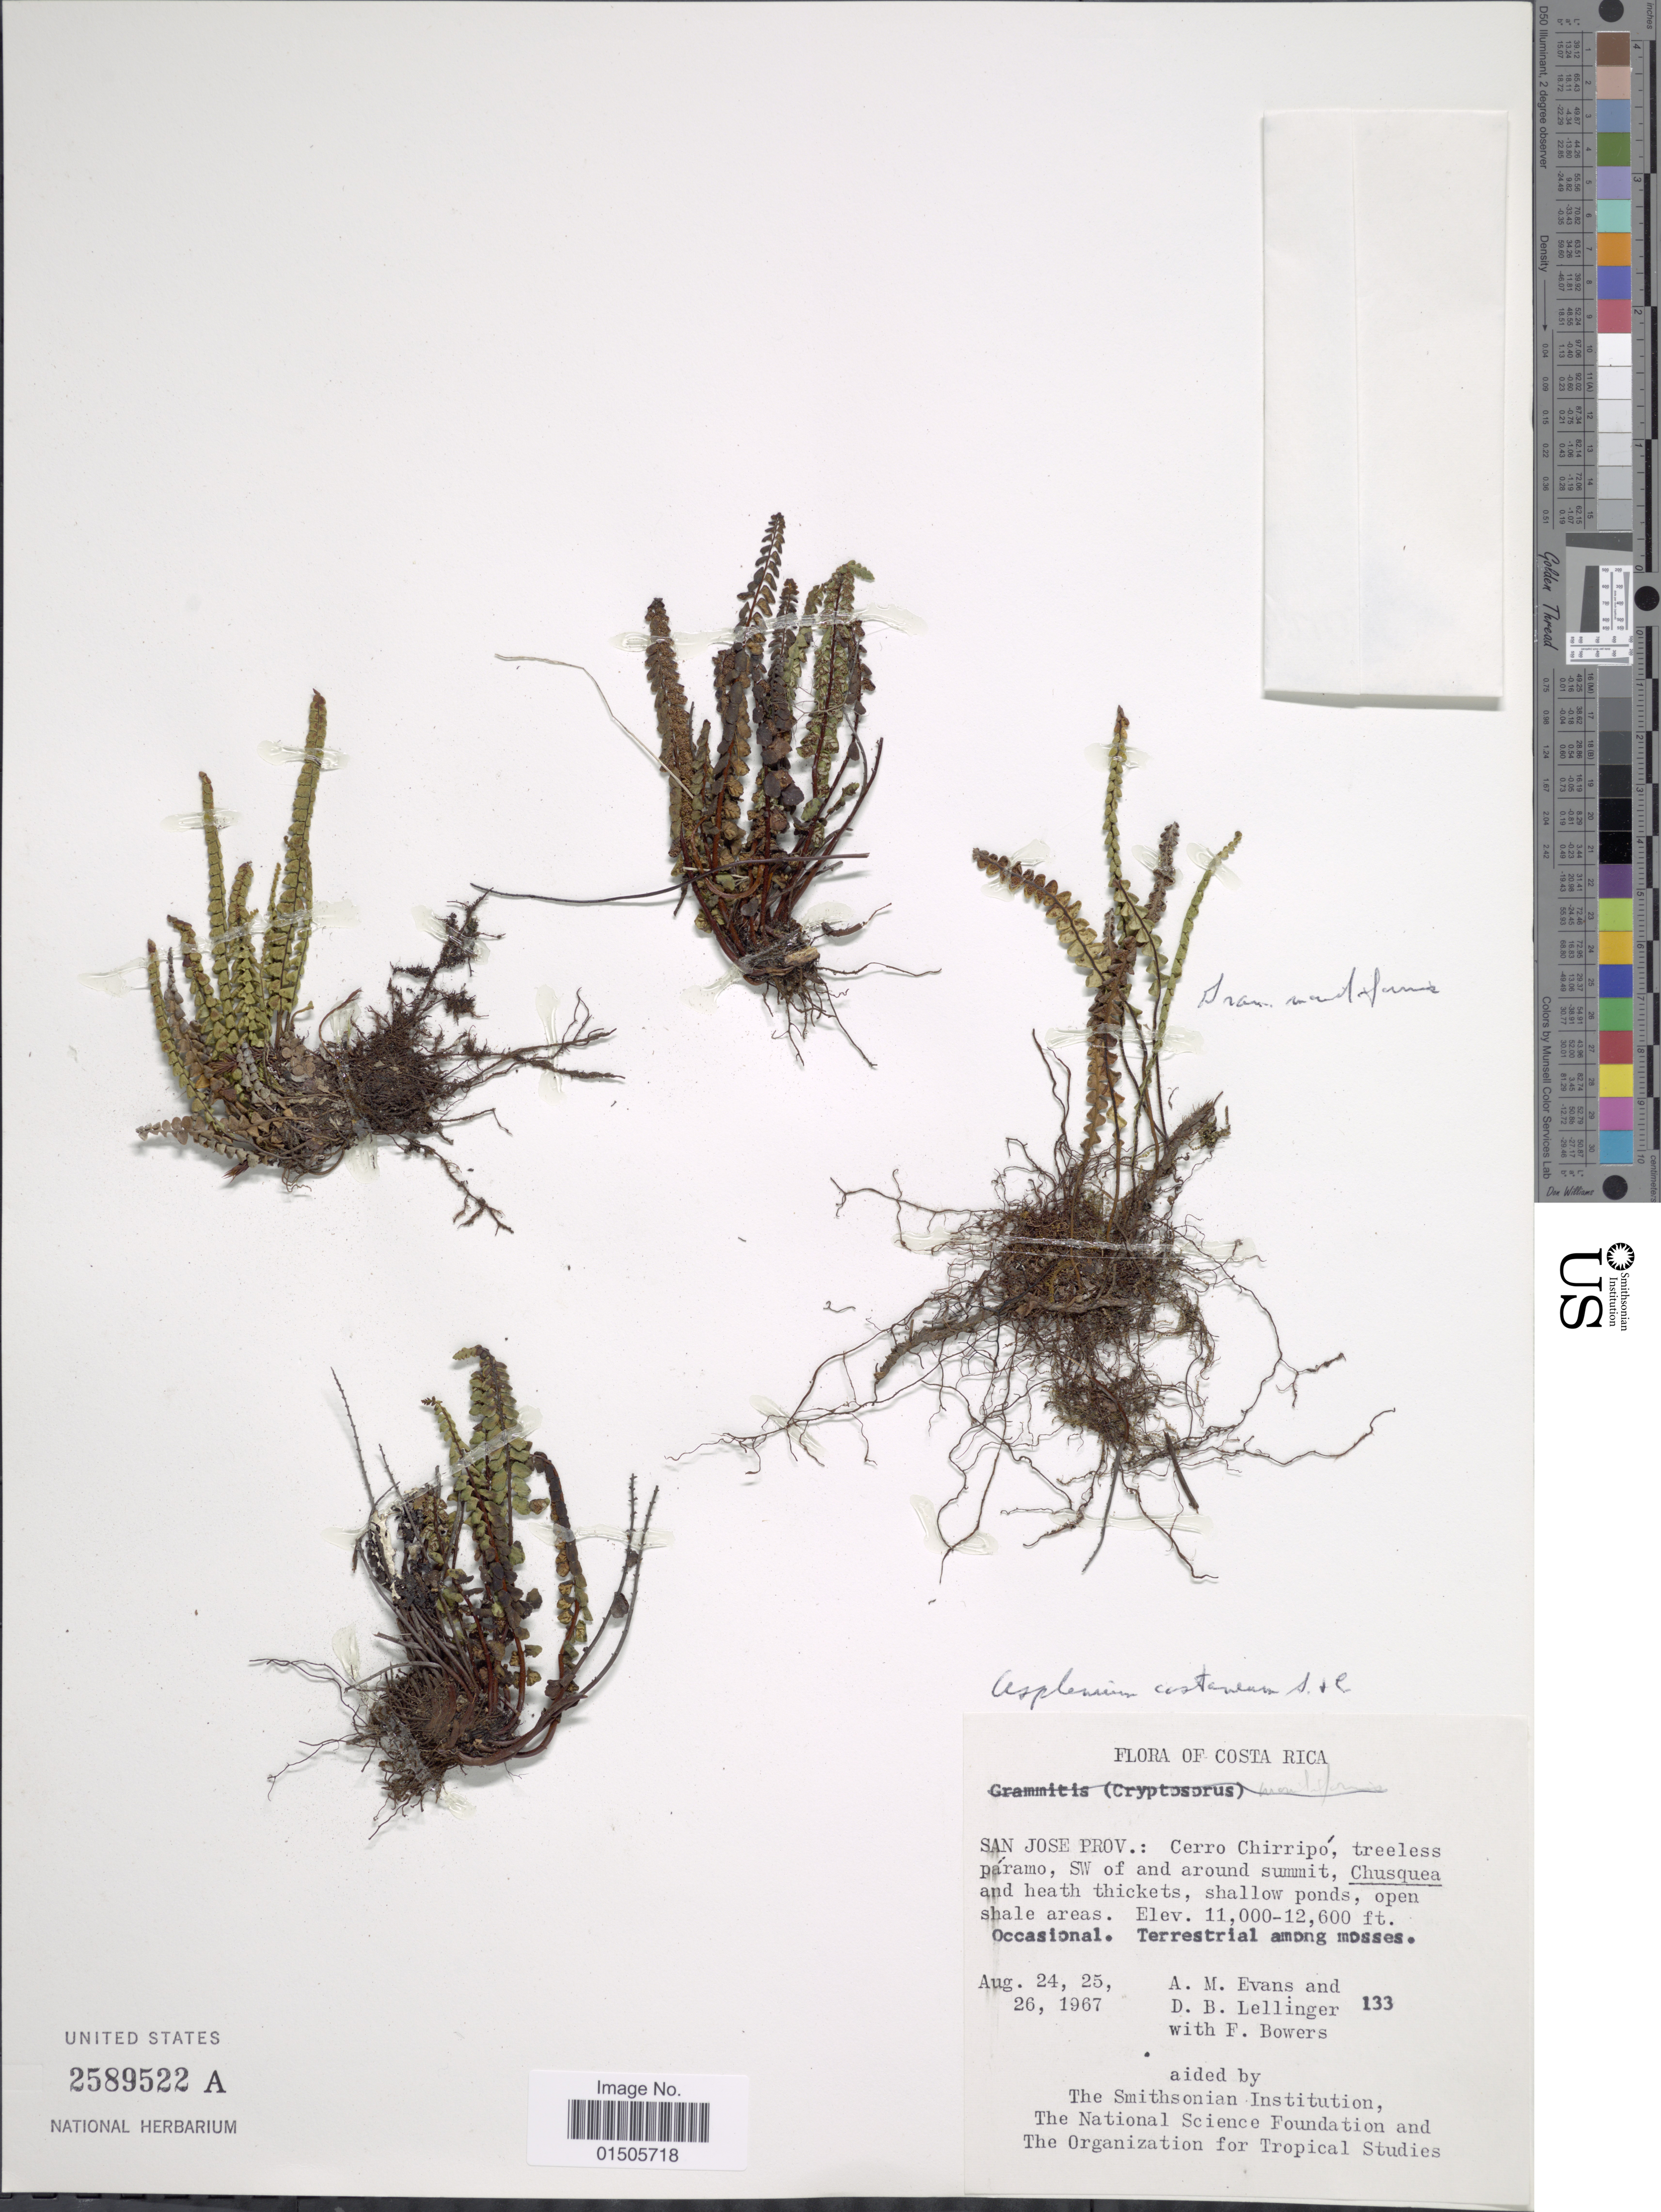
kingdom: Plantae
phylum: Tracheophyta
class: Polypodiopsida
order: Polypodiales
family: Aspleniaceae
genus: Asplenium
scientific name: Asplenium castaneum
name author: Schltdl. & Cham.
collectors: A. M. Evans, D. B. Lellinger & F. Bowers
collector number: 133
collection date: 1967-08-24/1967-08-26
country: Costa Rica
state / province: San José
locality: Cerro Chirripo, treeless paramo, SW of and around summit, Chusquea and heath thickets, shallow ponds, open shale areas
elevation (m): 3353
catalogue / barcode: US 2589522A